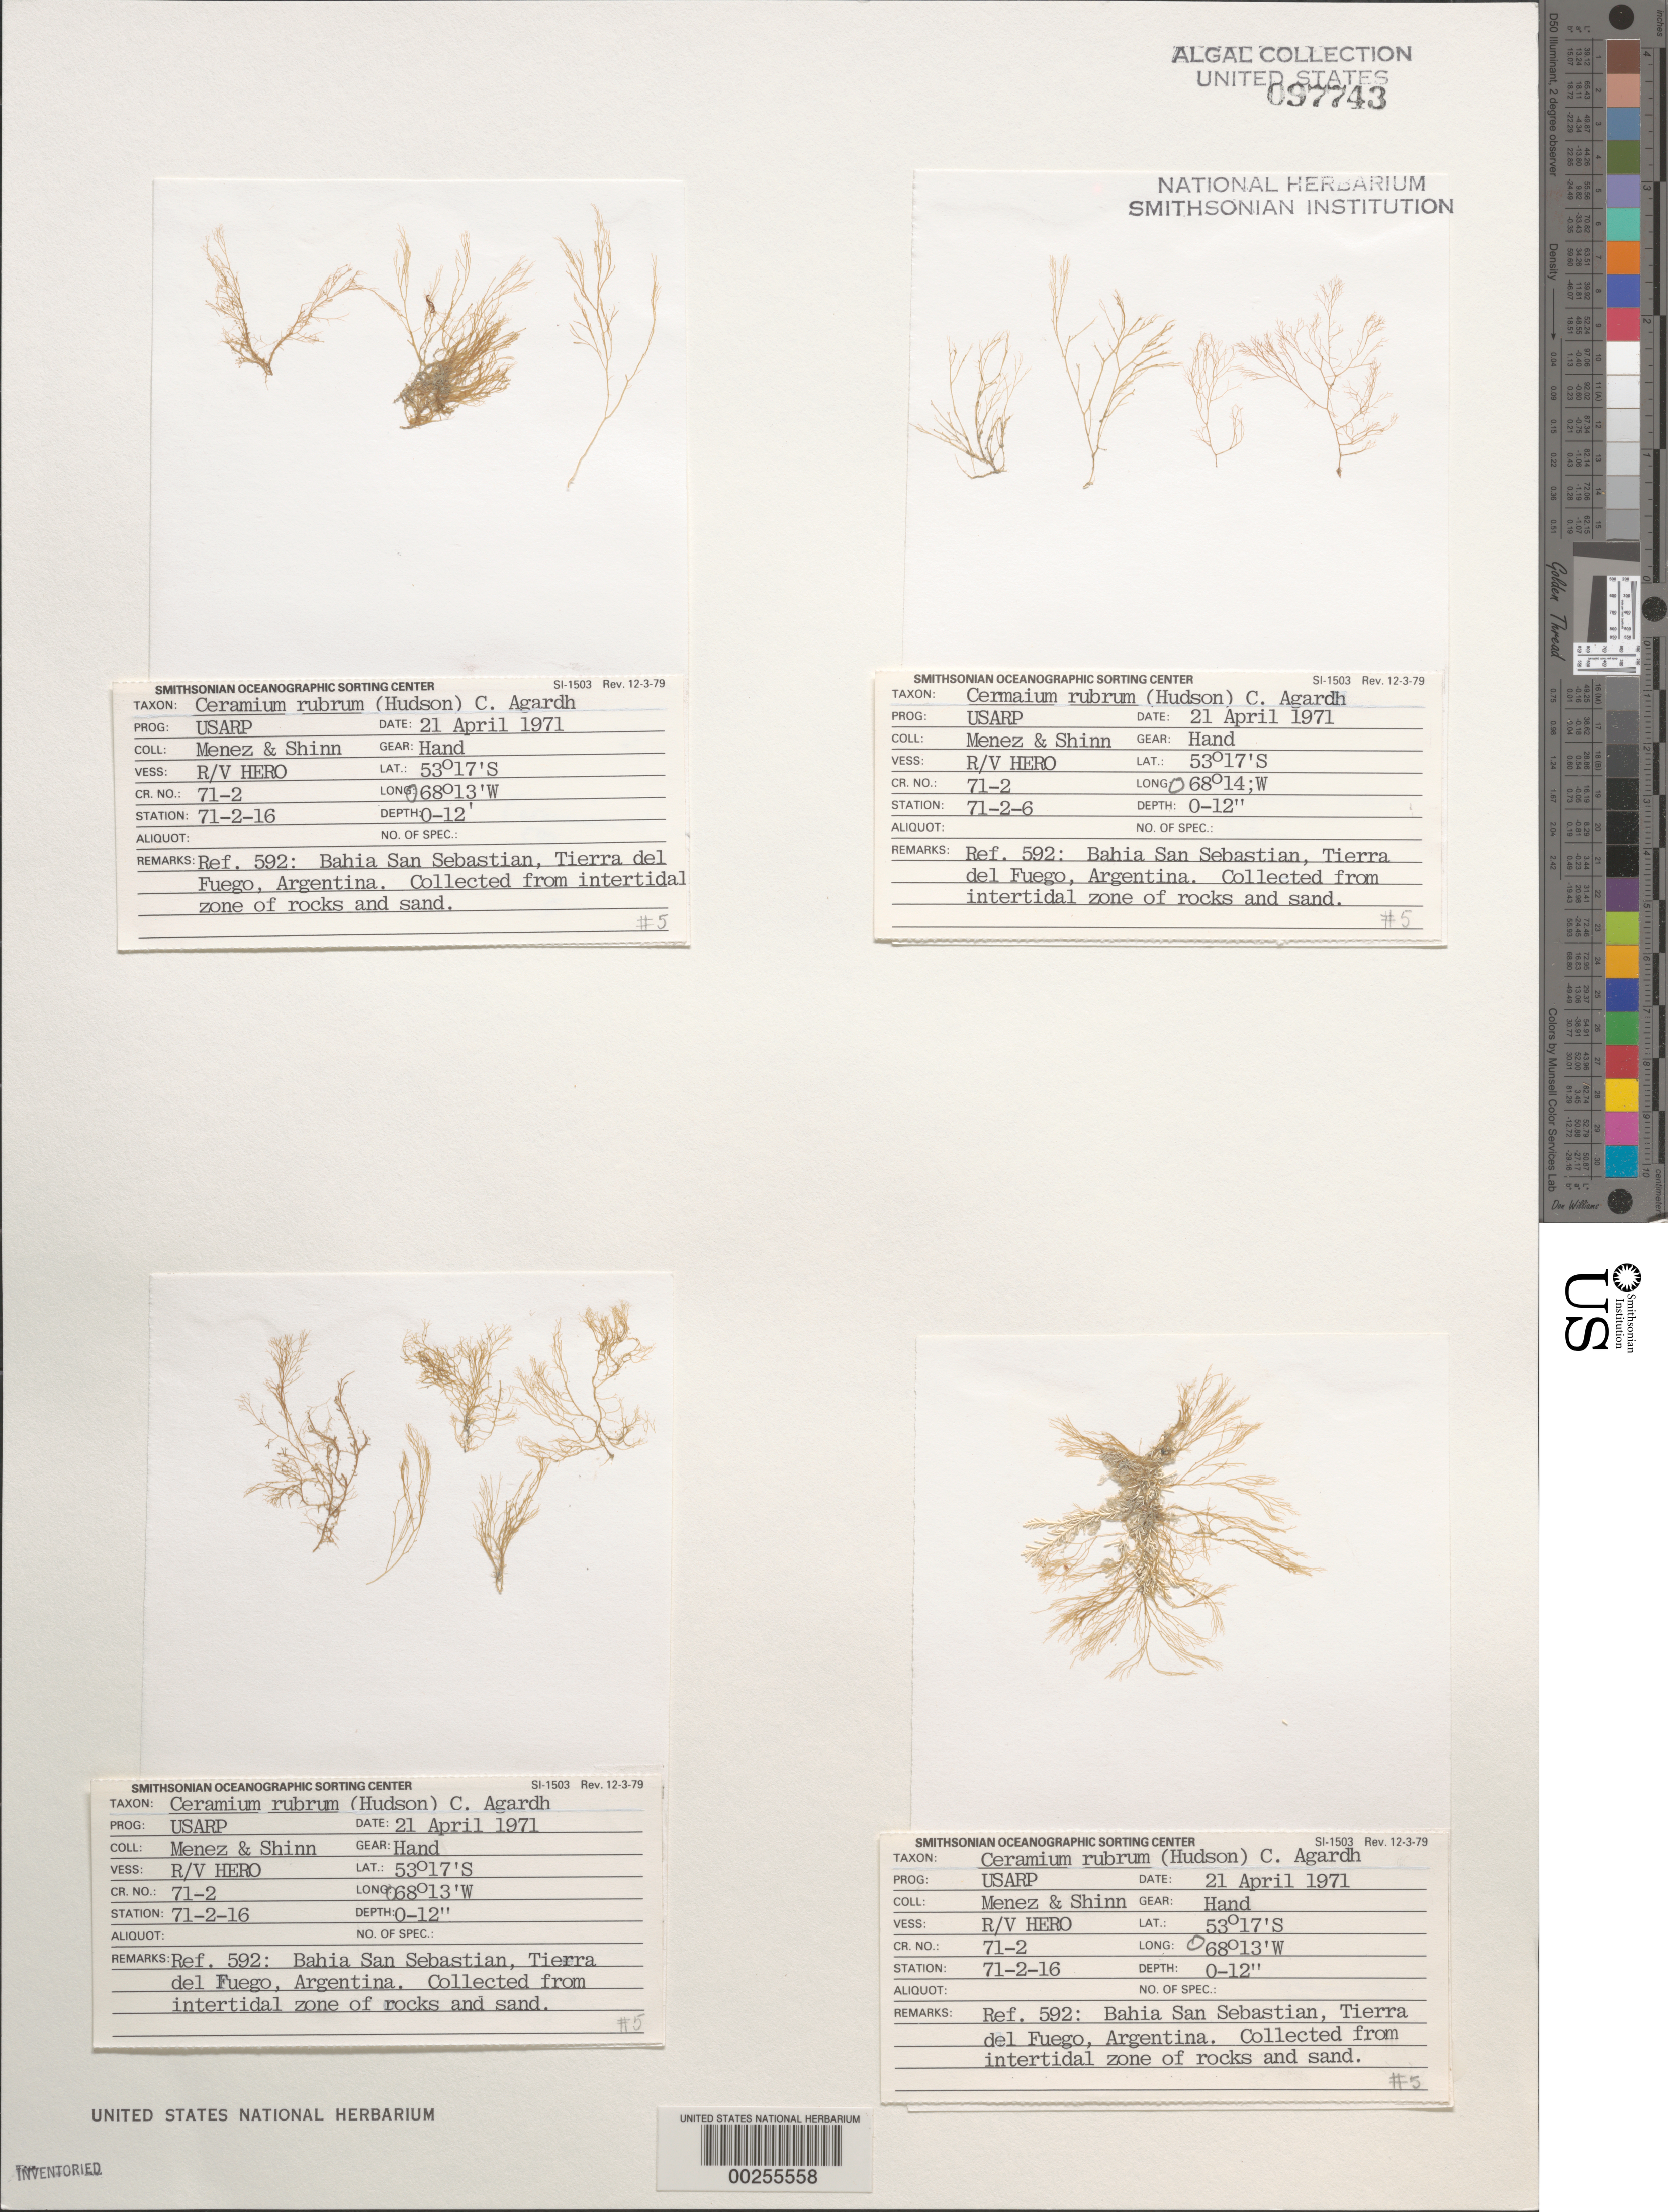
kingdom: Plantae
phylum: Rhodophyta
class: Florideophyceae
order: Ceramiales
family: Ceramiaceae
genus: Ceramium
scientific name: Ceramium rubrum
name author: C. Agardh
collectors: SOSC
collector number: Station 71-2-16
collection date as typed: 27 Apr 1971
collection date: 1971-04-27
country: Argentina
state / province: Tierra del Fuego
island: Isla de los Estados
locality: Bahia Crossley, Ferro le Maire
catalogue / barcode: US 97743